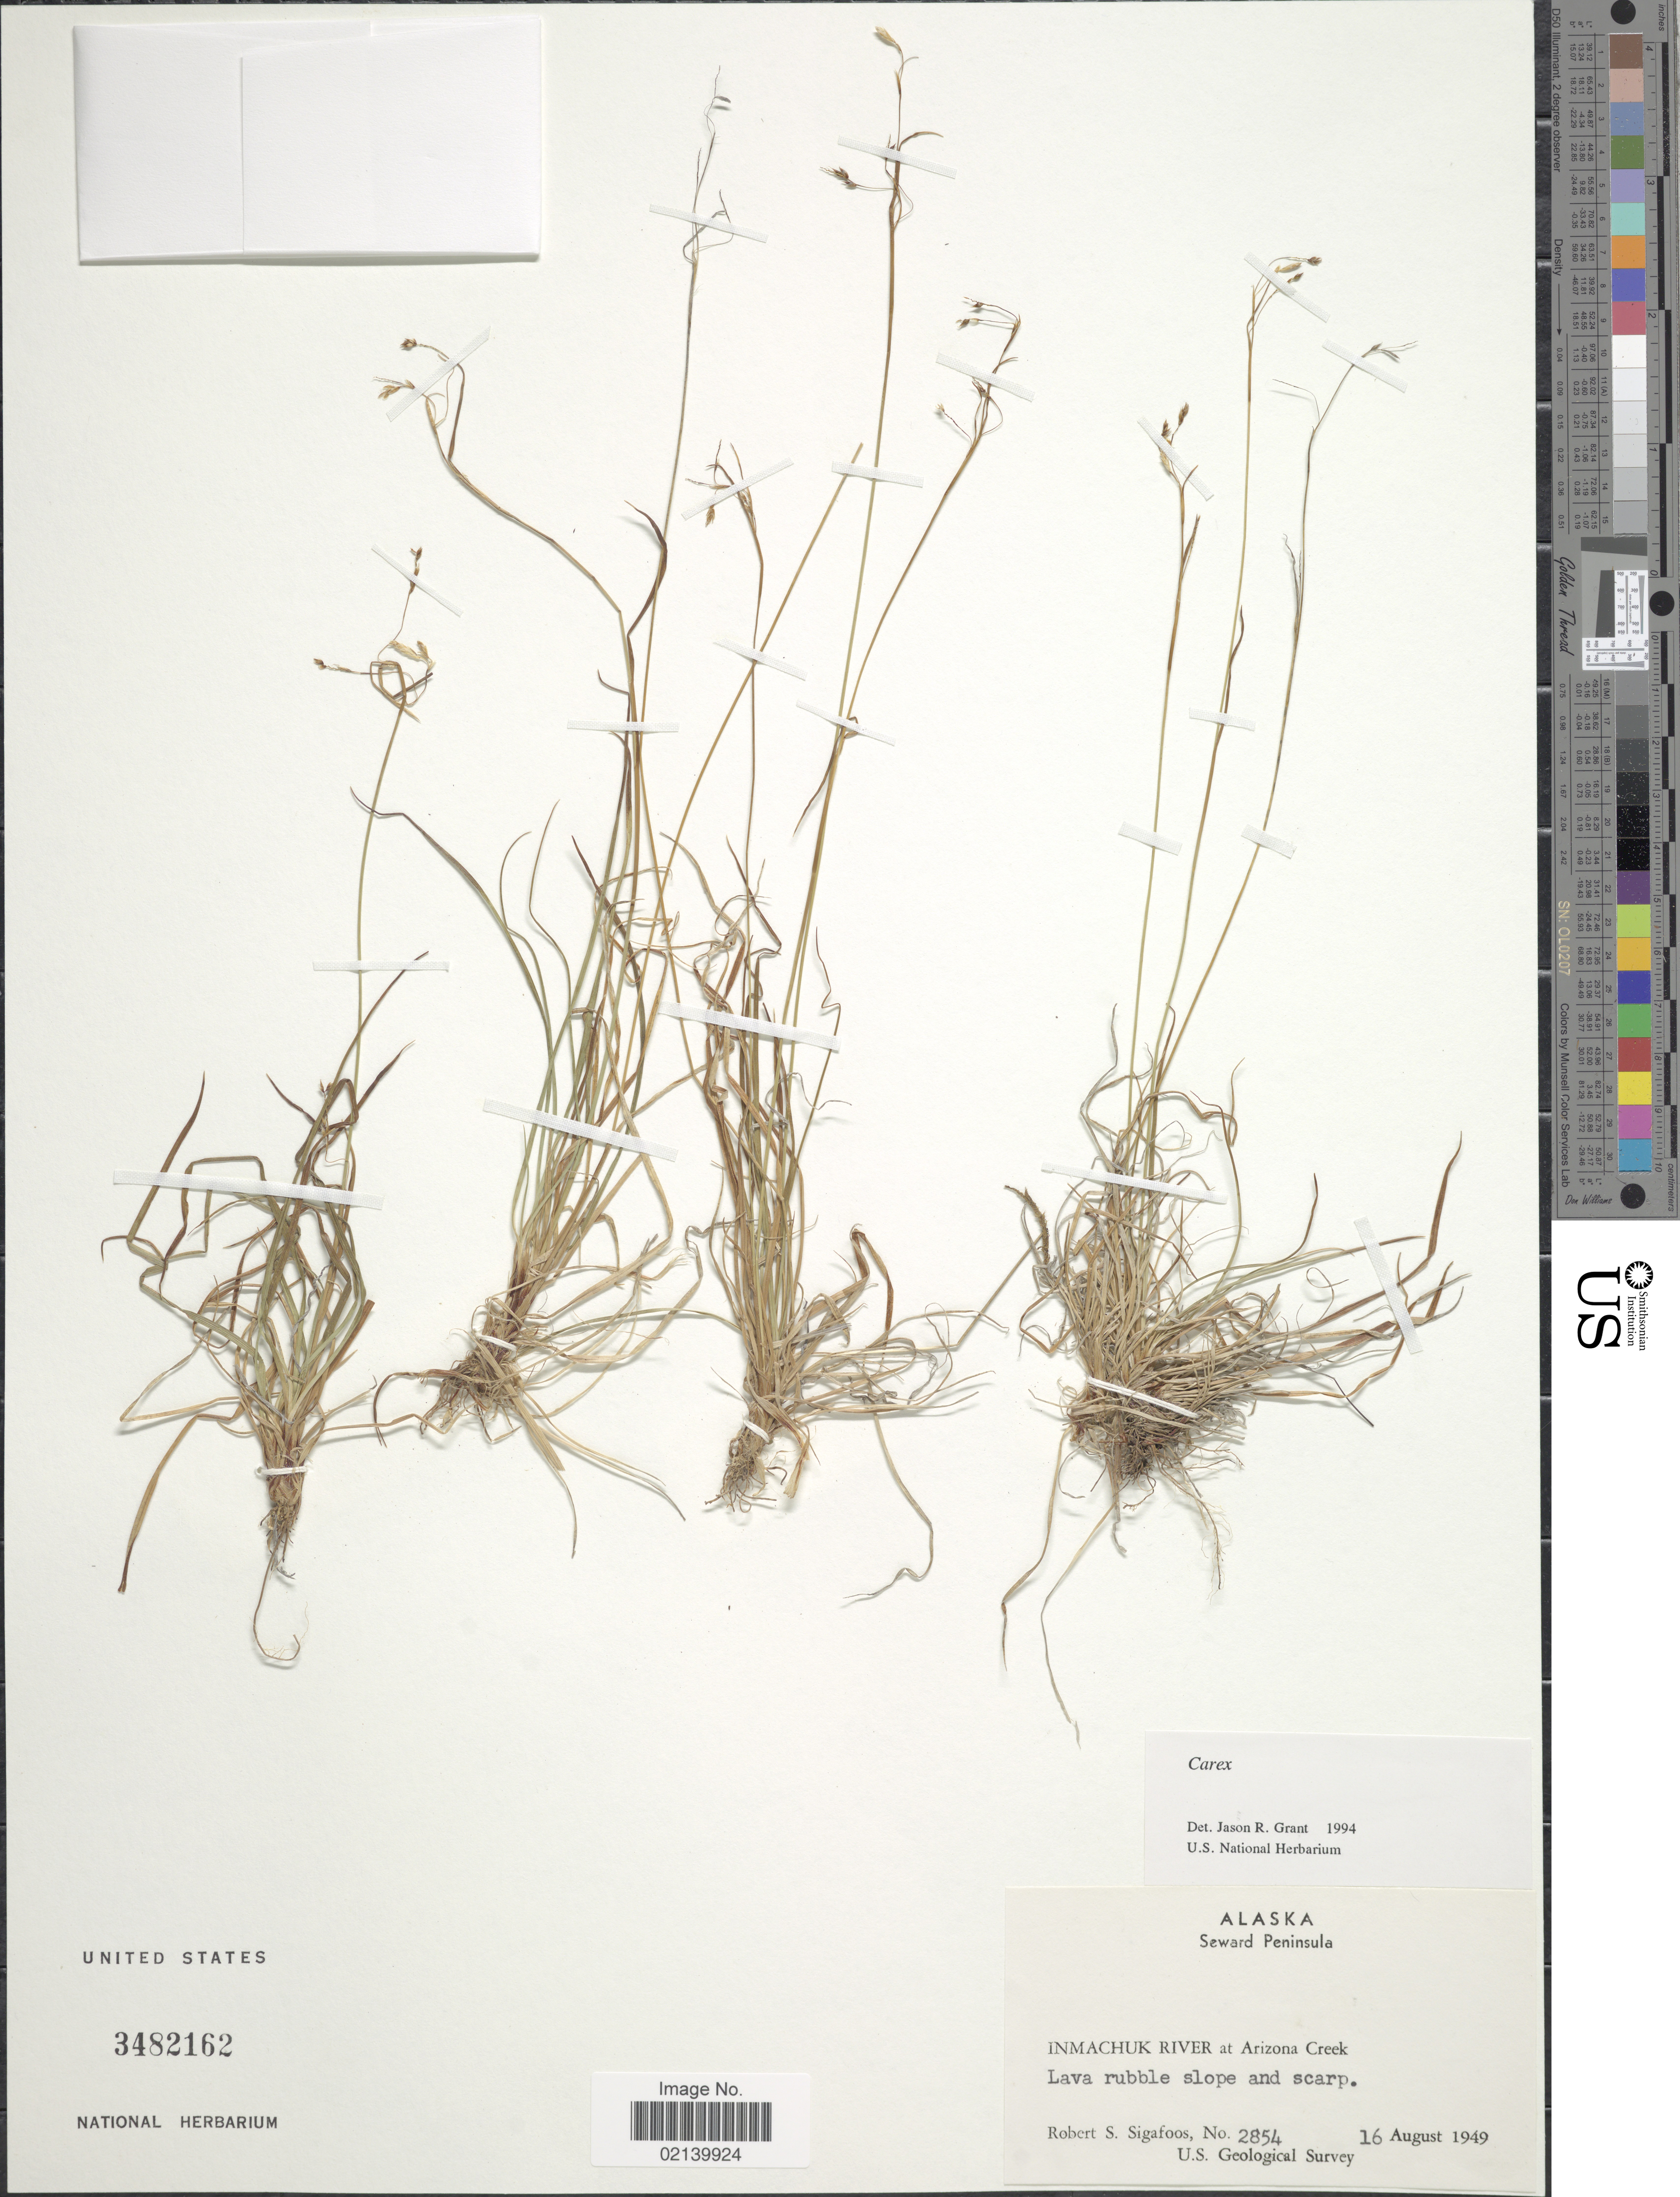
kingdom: Plantae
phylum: Tracheophyta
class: Liliopsida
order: Poales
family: Cyperaceae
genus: Carex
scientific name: Carex sp.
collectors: R. Sigafoos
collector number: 2854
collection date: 1949-08-16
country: United States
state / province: Alaska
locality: Alaska, Seward Peninsula. Christian Creek, Inmachuk River at Arizona Creek.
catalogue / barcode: US 3482162